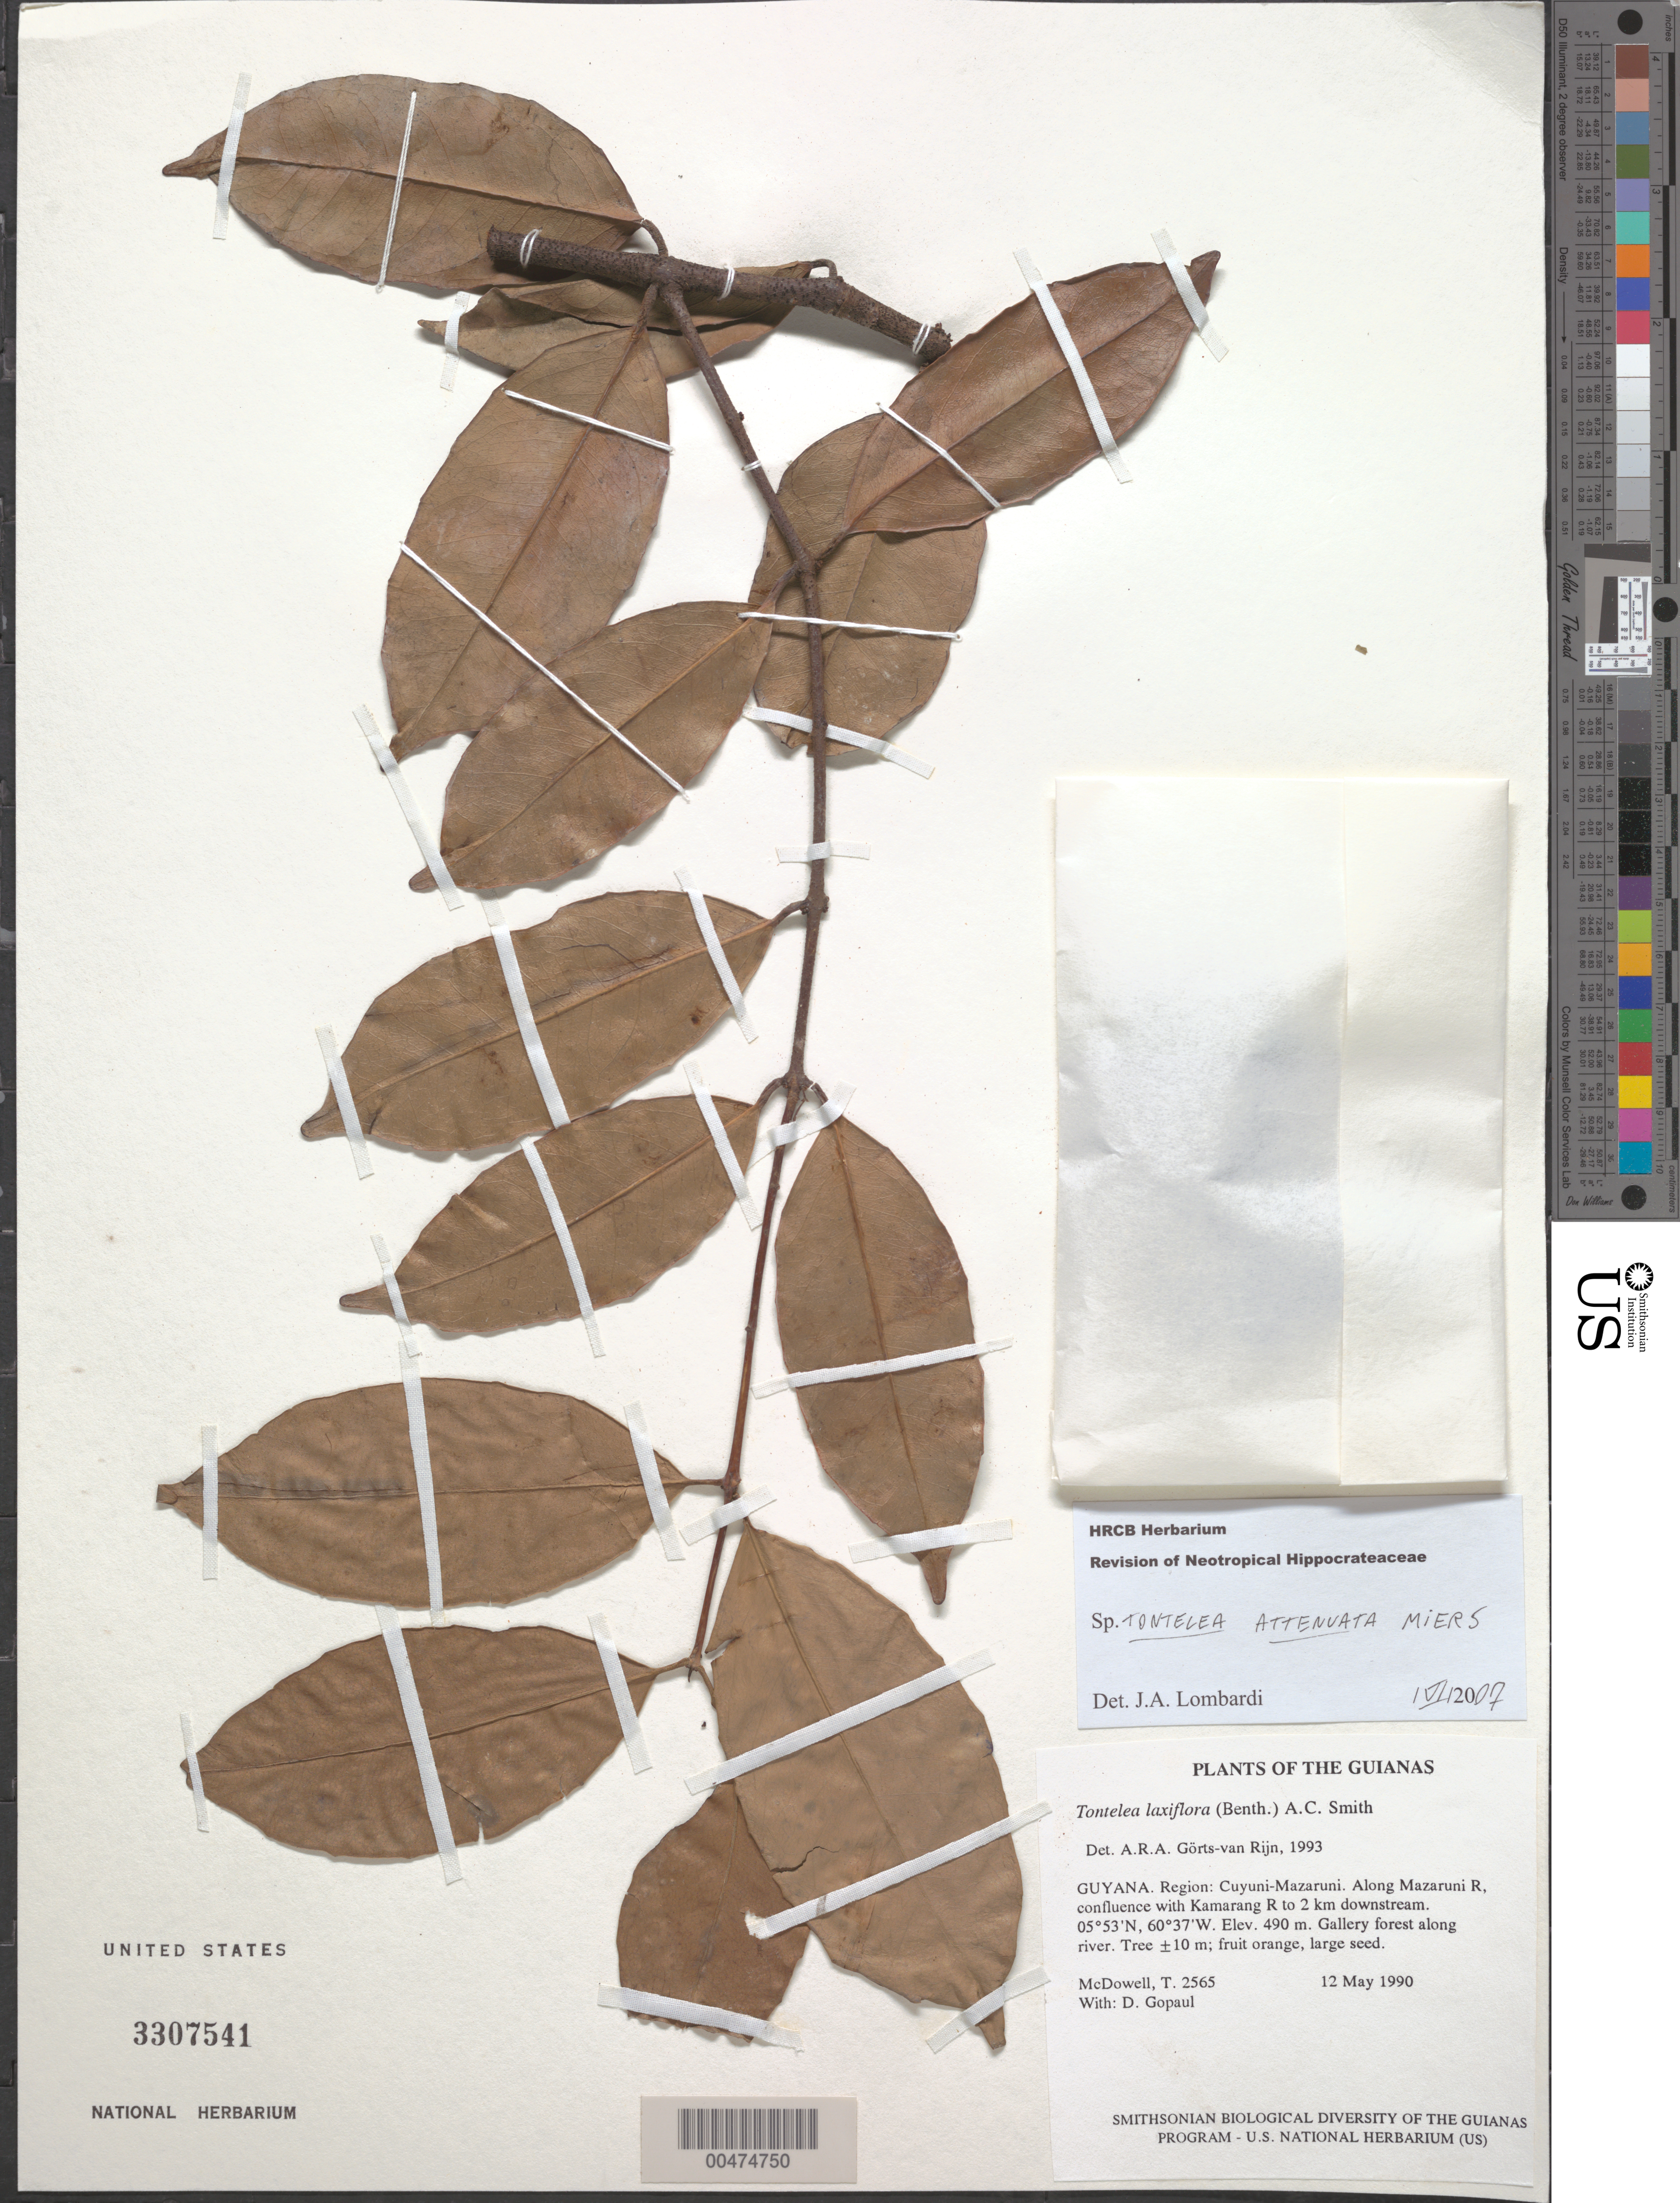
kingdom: Plantae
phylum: Tracheophyta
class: Magnoliopsida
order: Celastrales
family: Celastraceae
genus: Tontelea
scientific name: Tontelea attenuata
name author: Miers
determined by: Lombardi, Julio A.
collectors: T. McDowell & D. Gopaul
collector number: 2565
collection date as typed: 12 May 1990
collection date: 1990-05-12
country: Guyana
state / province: Cuyuni-Mazaruni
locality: Along Mazaruni R, confluence with Kamarang R to 2 km downstream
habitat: Gallery forest along river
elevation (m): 490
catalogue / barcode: US 3307541